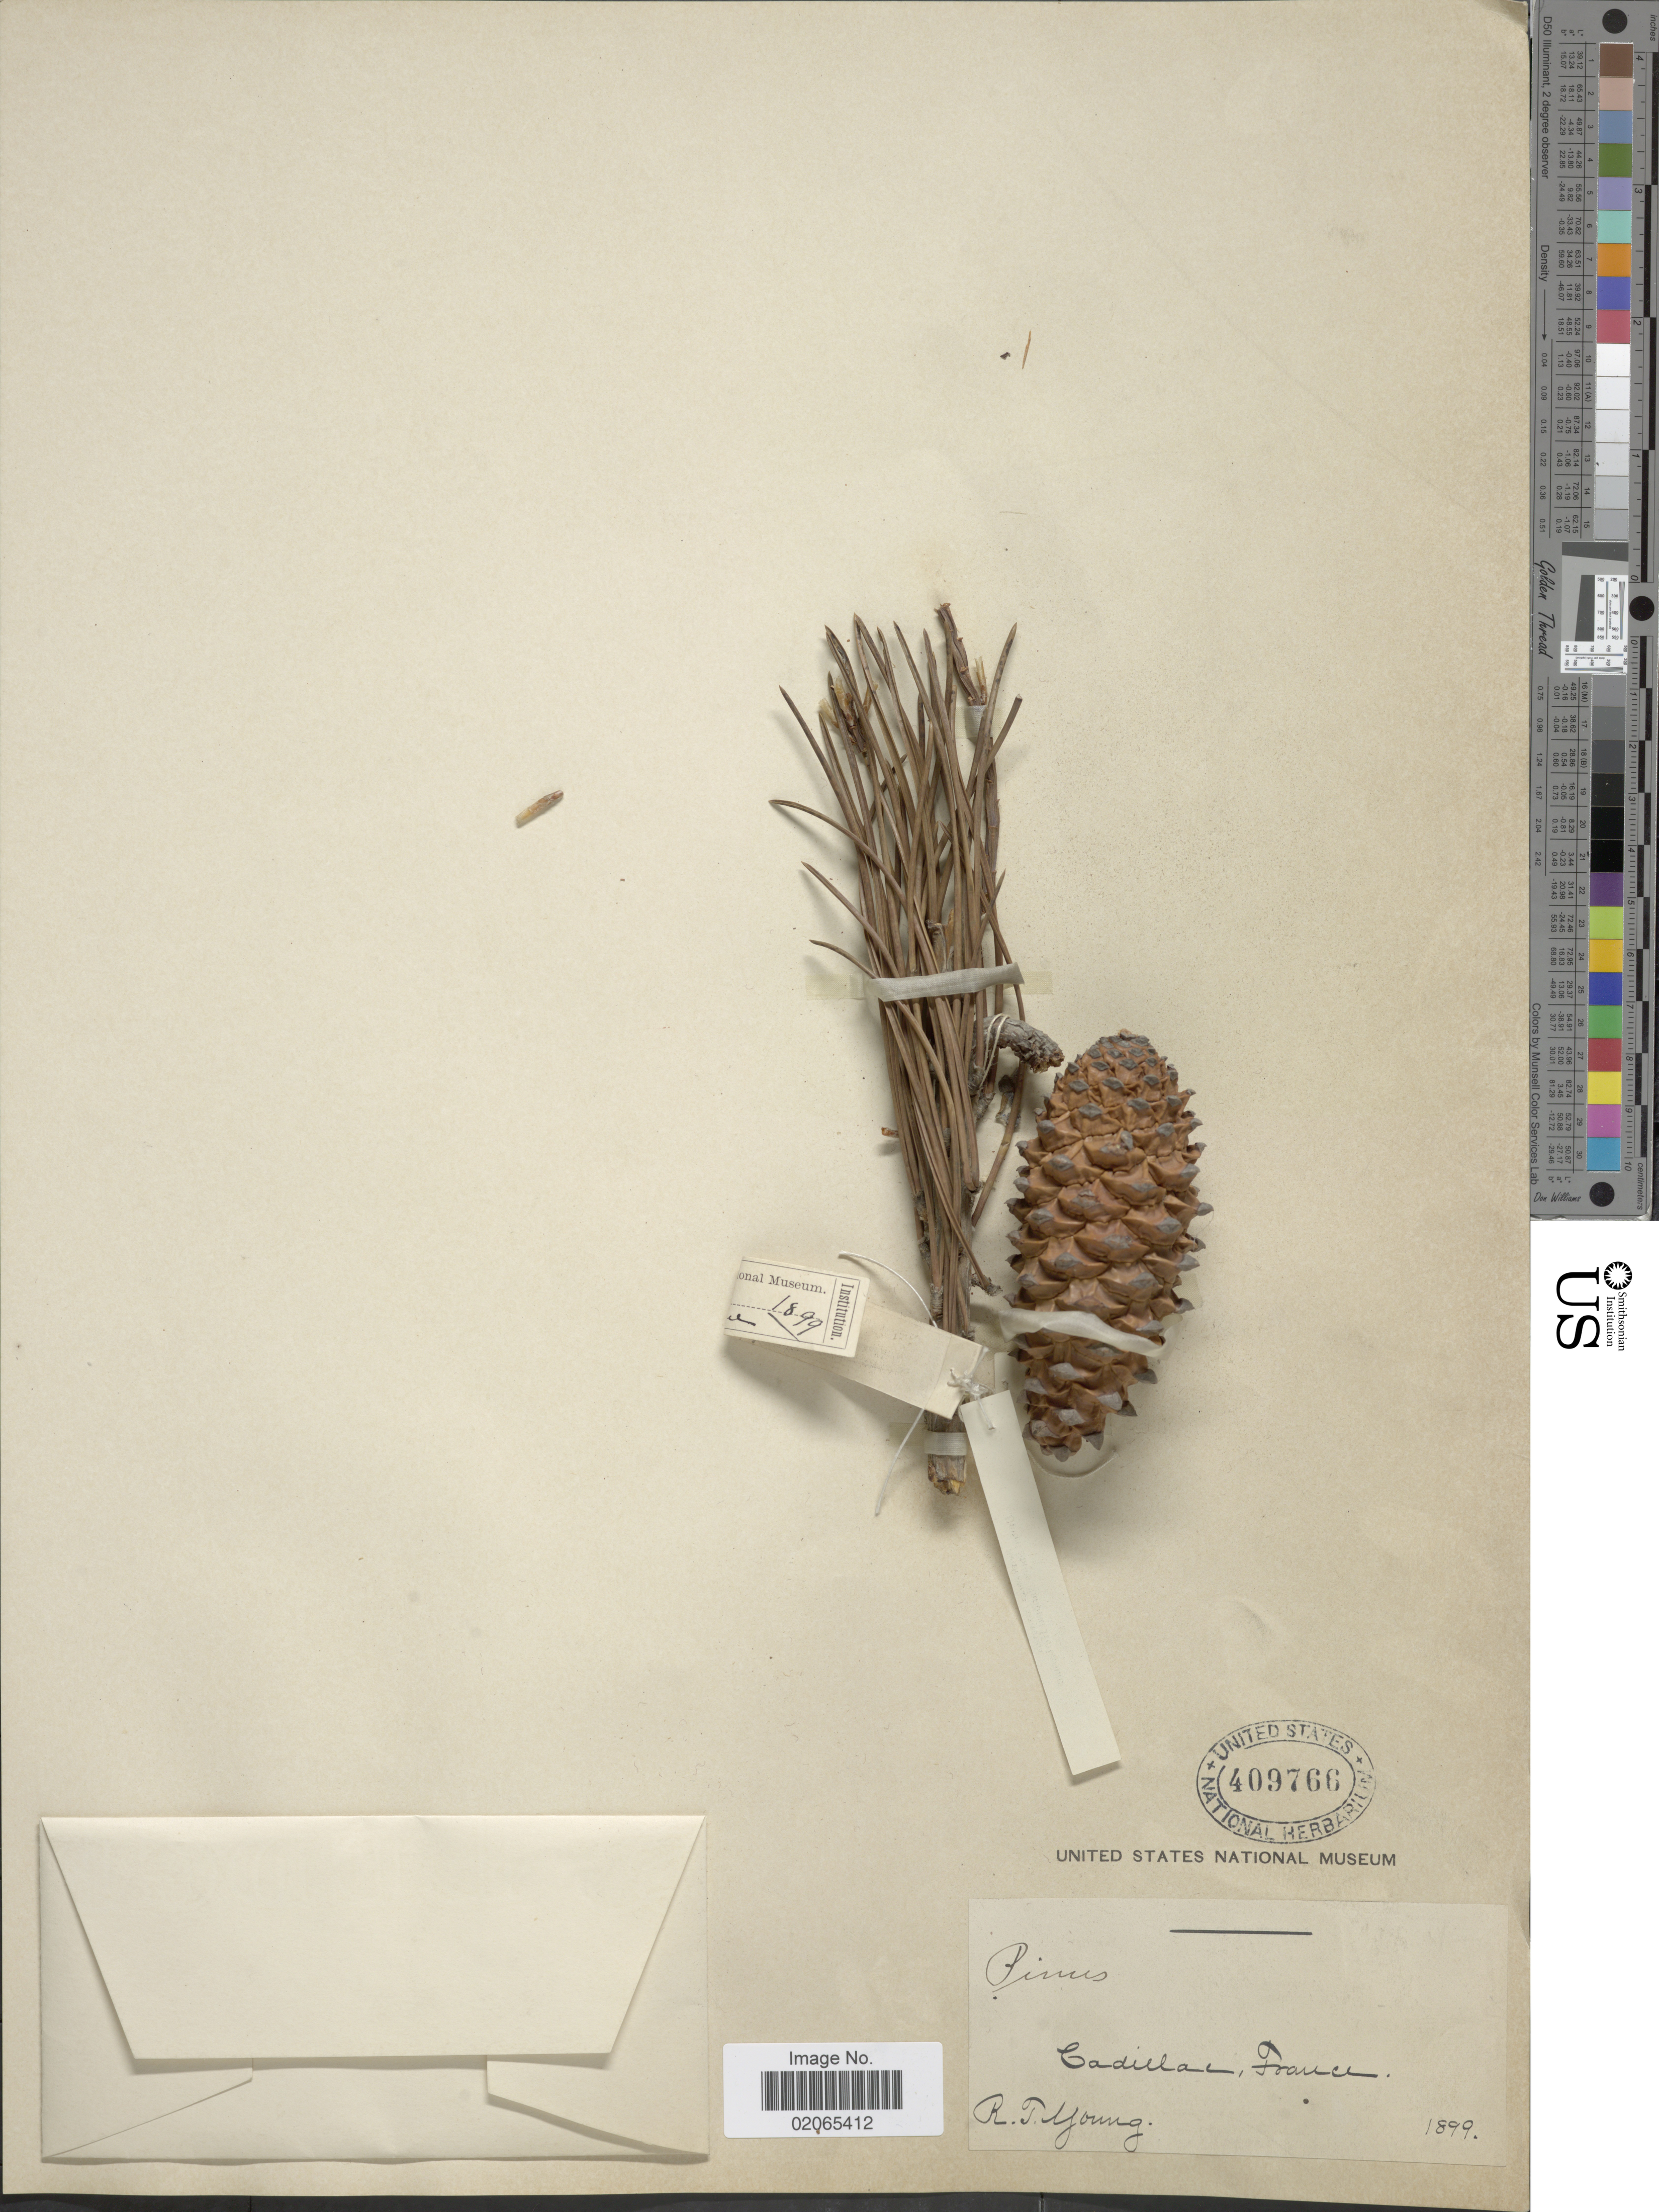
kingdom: Plantae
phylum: Tracheophyta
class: Pinopsida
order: Pinales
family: Pinaceae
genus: Pinus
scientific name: Pinus sp.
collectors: R. Young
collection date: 1899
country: France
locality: Cadillac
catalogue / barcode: US 409766